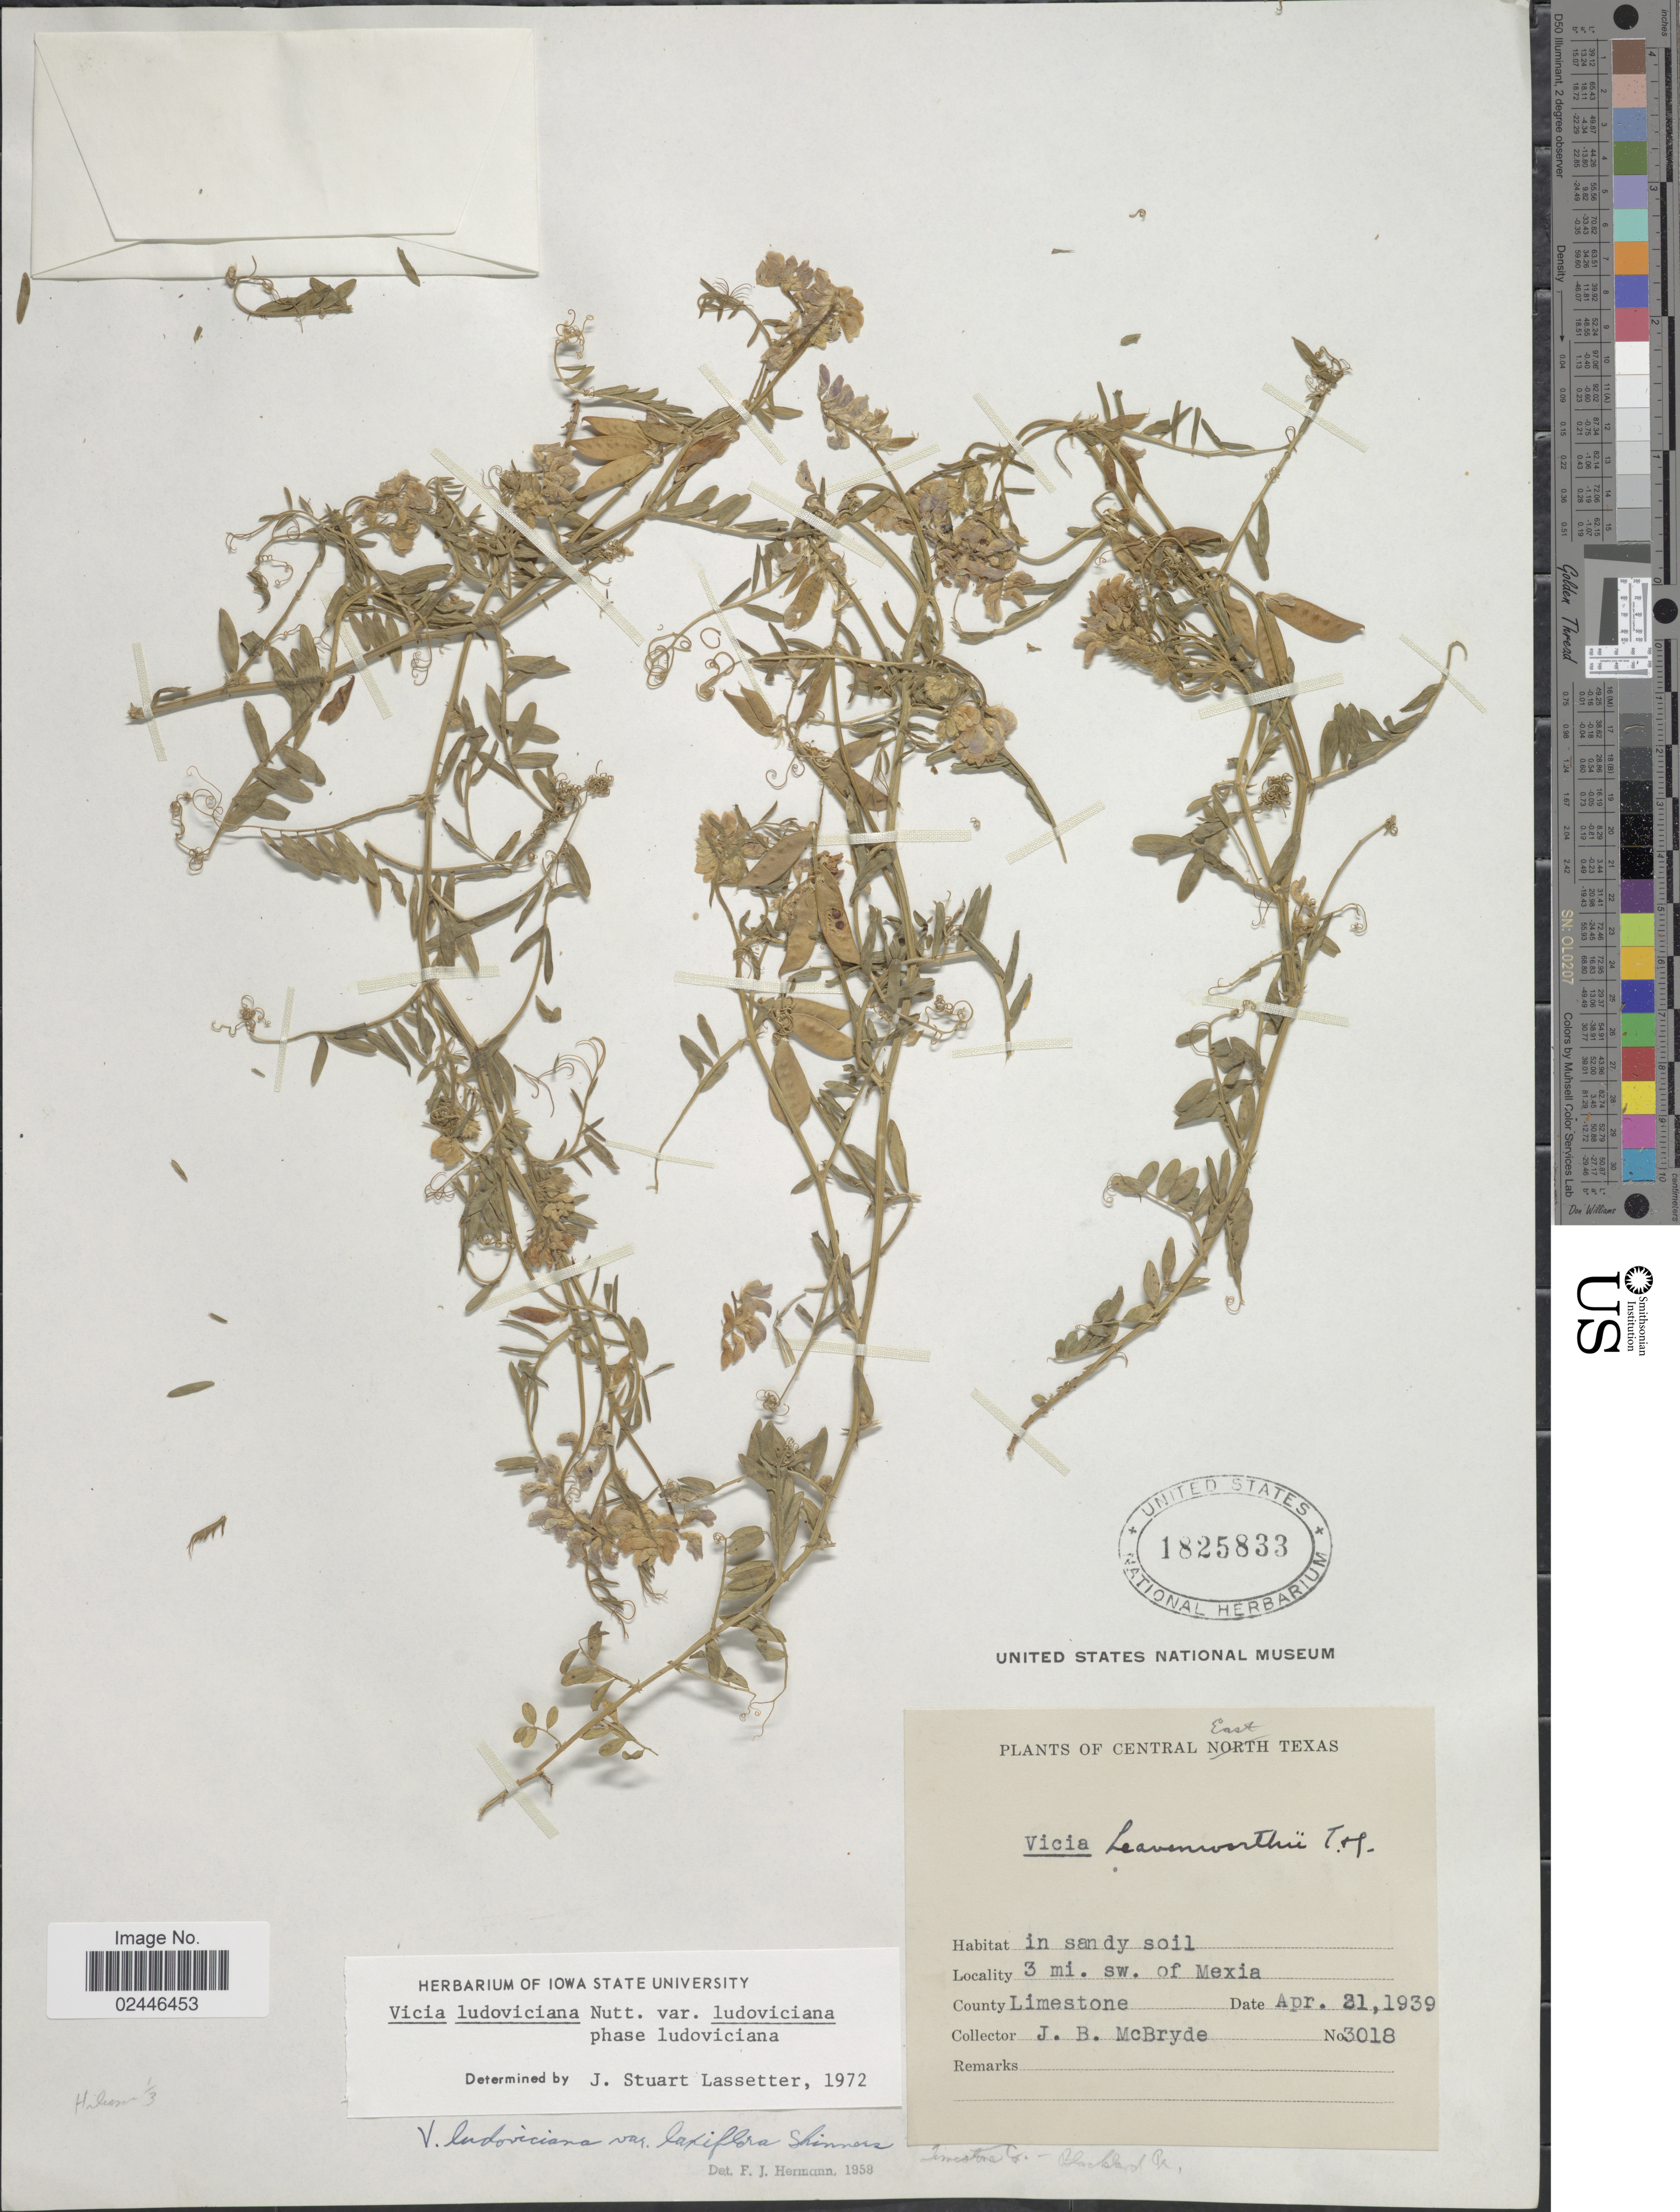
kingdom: Plantae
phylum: Tracheophyta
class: Magnoliopsida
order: Fabales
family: Fabaceae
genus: Vicia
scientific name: Vicia ludoviciana var. ludoviciana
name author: Nutt. ex Torr. & A. Gray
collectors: J. McBryde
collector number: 3018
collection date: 1939-04-21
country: United States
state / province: Texas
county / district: Limestone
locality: Central East Texas, in sandy soil, 3 mi sw. of Mexia, County Limestone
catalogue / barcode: US 1825833